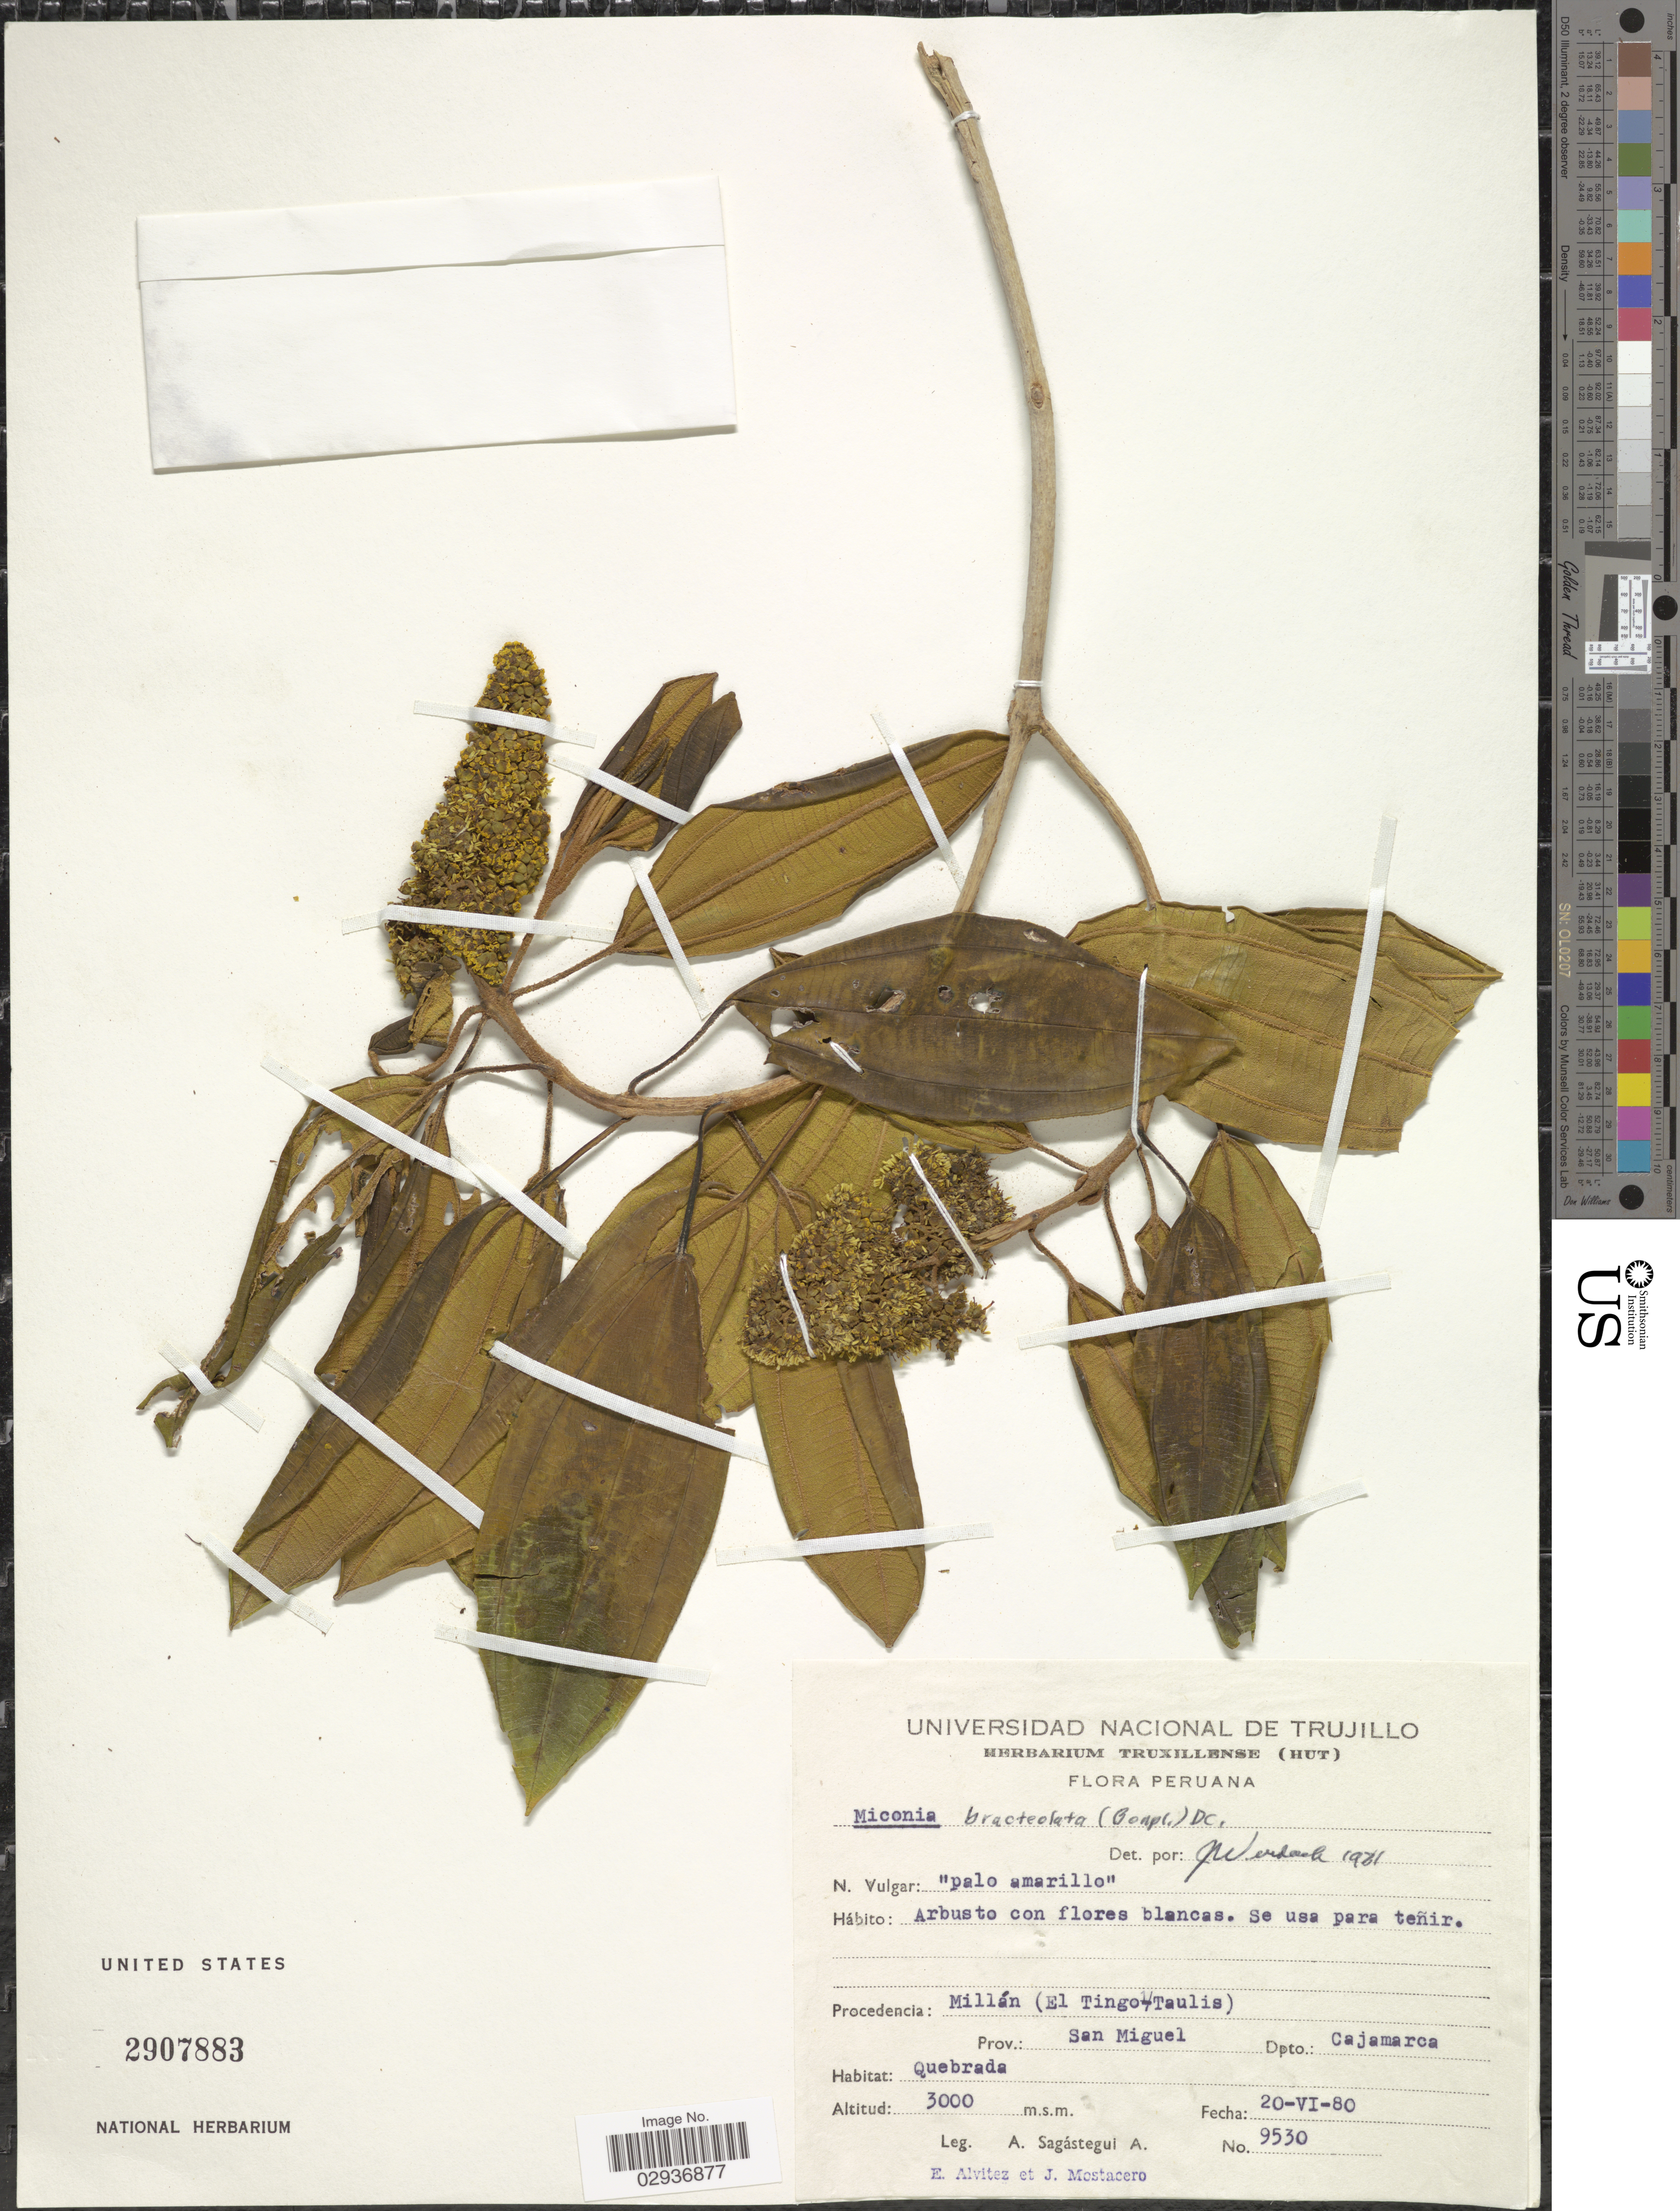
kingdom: Plantae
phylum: Tracheophyta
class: Magnoliopsida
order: Myrtales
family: Melastomataceae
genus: Miconia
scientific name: Miconia bracteolata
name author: (Bonpl.) DC.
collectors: A. Sagástegui A., E. Alvitez I. & J. Mostacero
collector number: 9530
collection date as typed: Transcribed d/m/y: 20/6/80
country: Peru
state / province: Cajamarca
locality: Millán (El Tingo-Taulis). Prov. San Miguel. Dpto.: Cajamarca. Quebrada.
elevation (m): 3000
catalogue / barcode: US 2907883